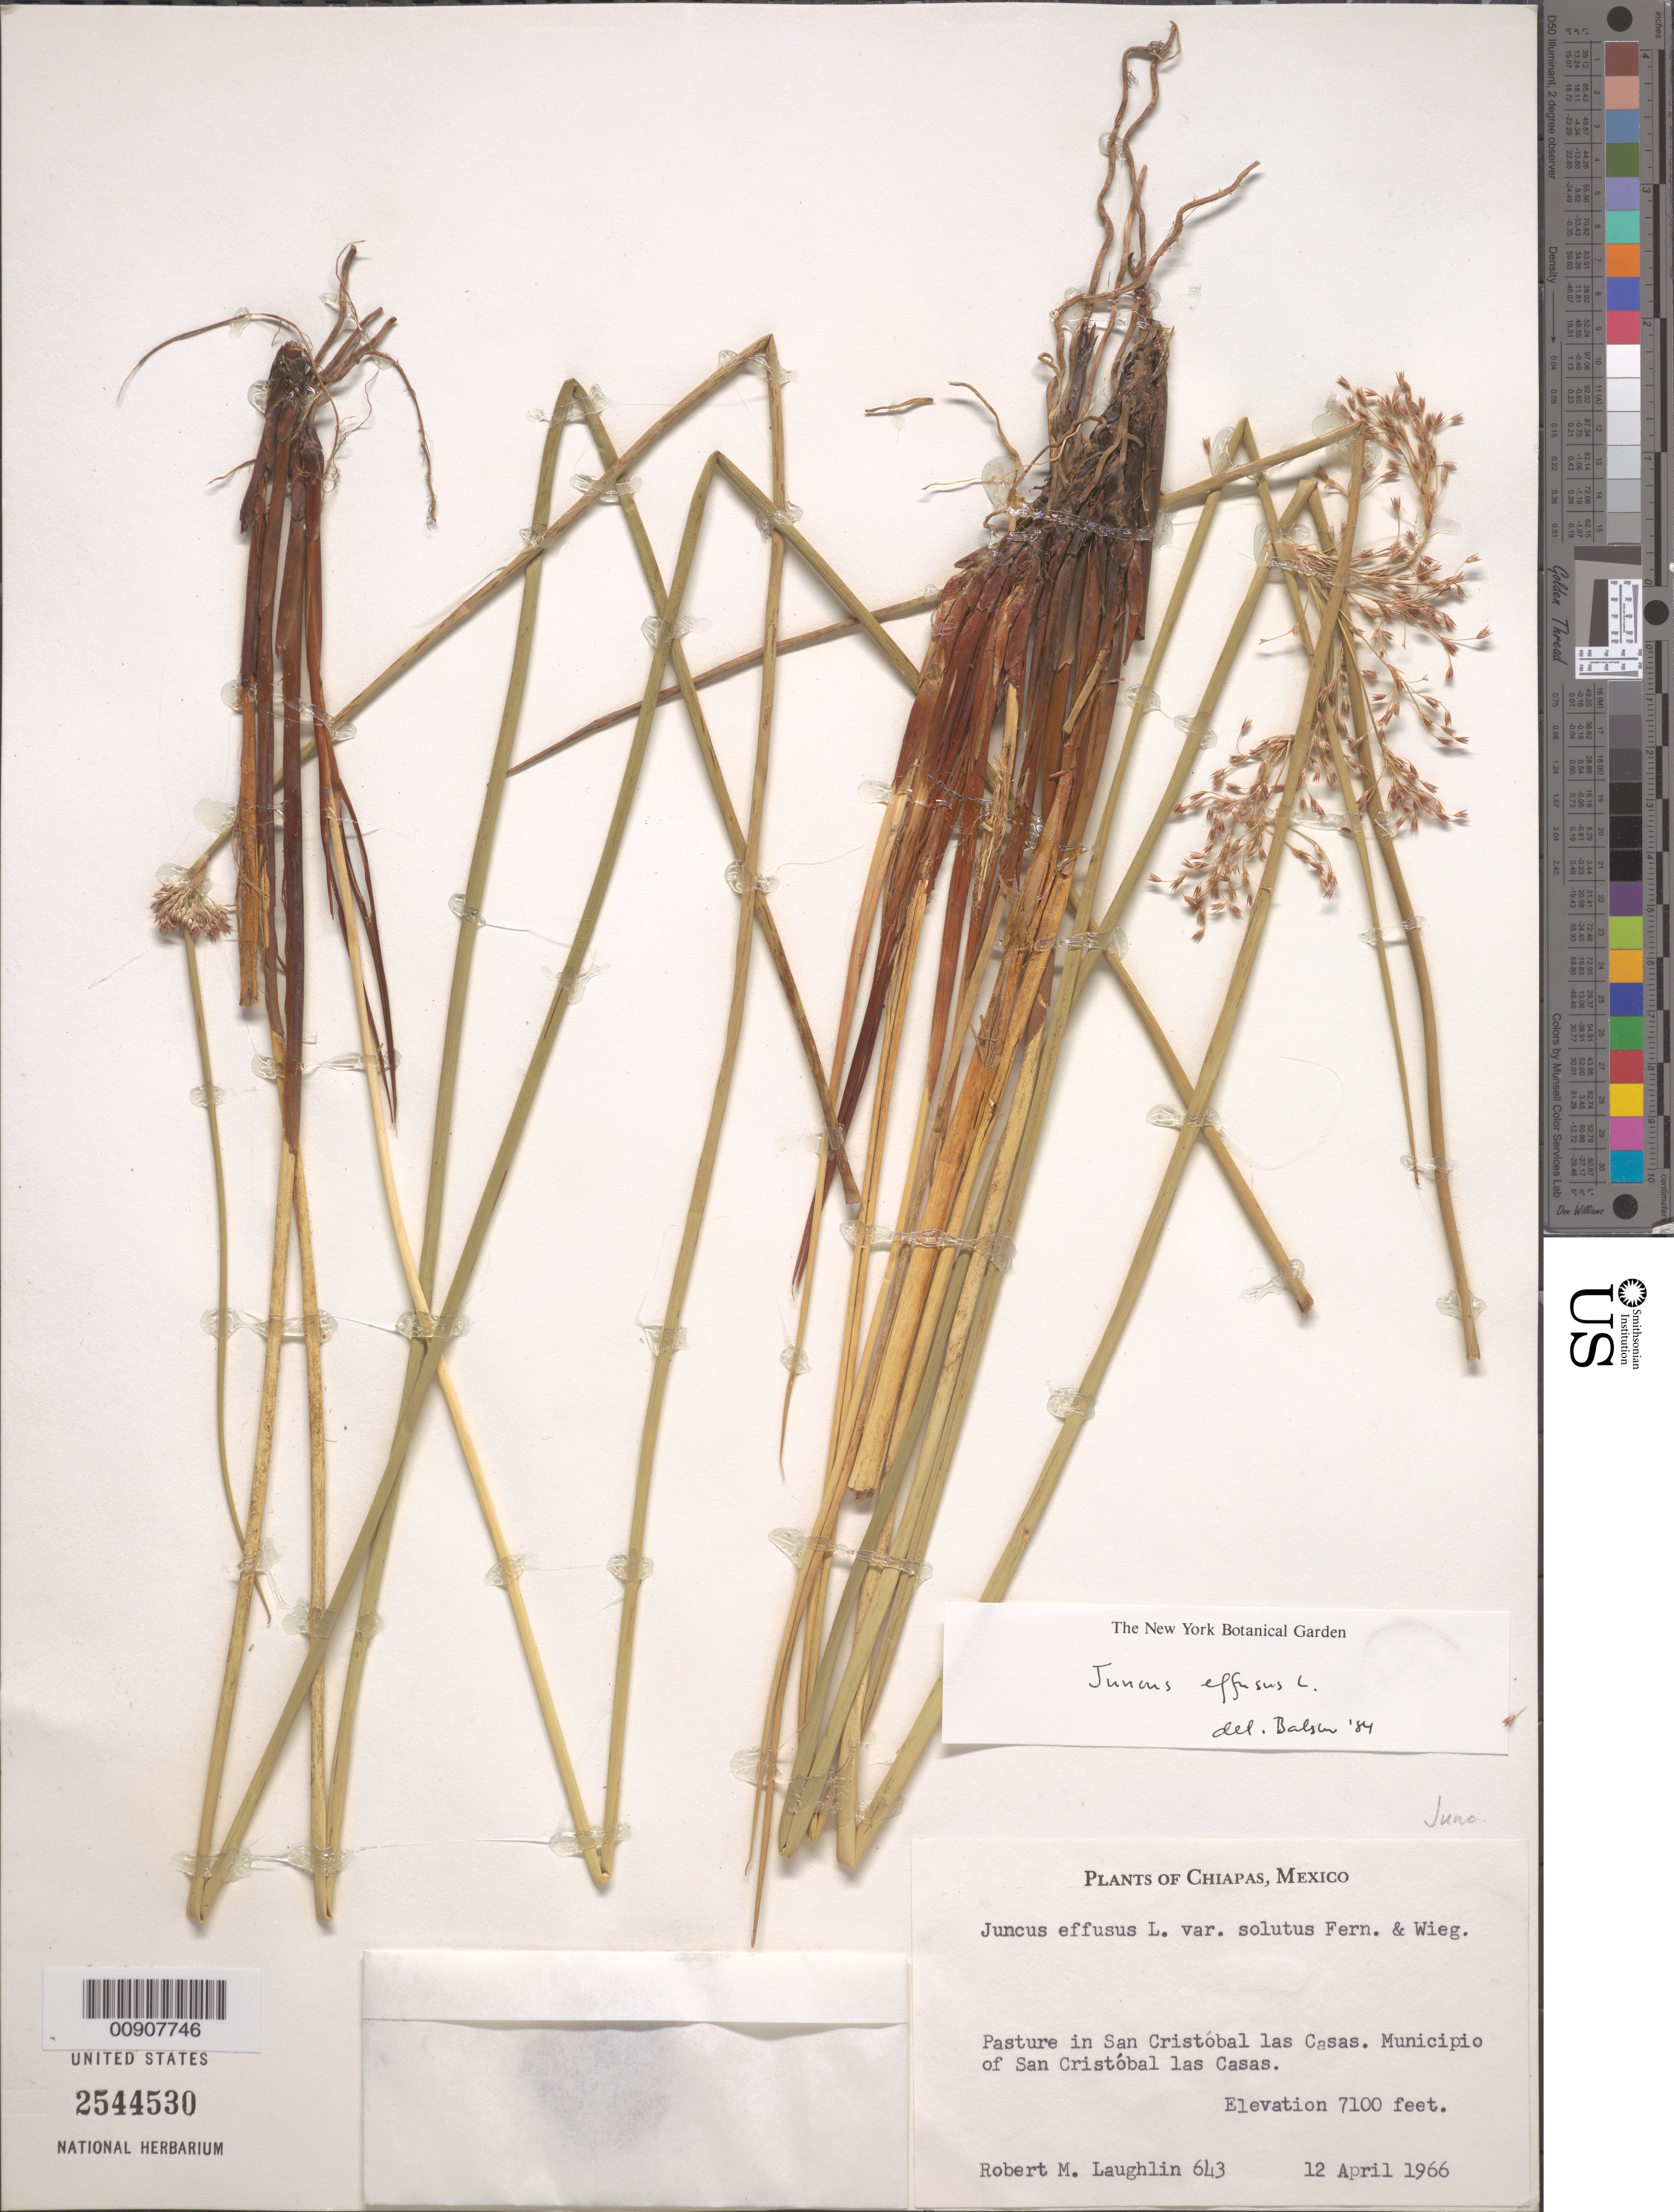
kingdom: Plantae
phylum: Tracheophyta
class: Liliopsida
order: Poales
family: Juncaceae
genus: Juncus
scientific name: Juncus effusus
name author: L.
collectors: R. M. Laughlin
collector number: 643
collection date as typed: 12 Apr 1966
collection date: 1966-04-12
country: Mexico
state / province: Chiapas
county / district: San Cristóbal de las Casas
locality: In San Cristóbal de las Casas. Municipio of San Cristóbal de las Casas, Chiapas.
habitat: Pasture.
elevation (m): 2164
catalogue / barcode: US 2544530